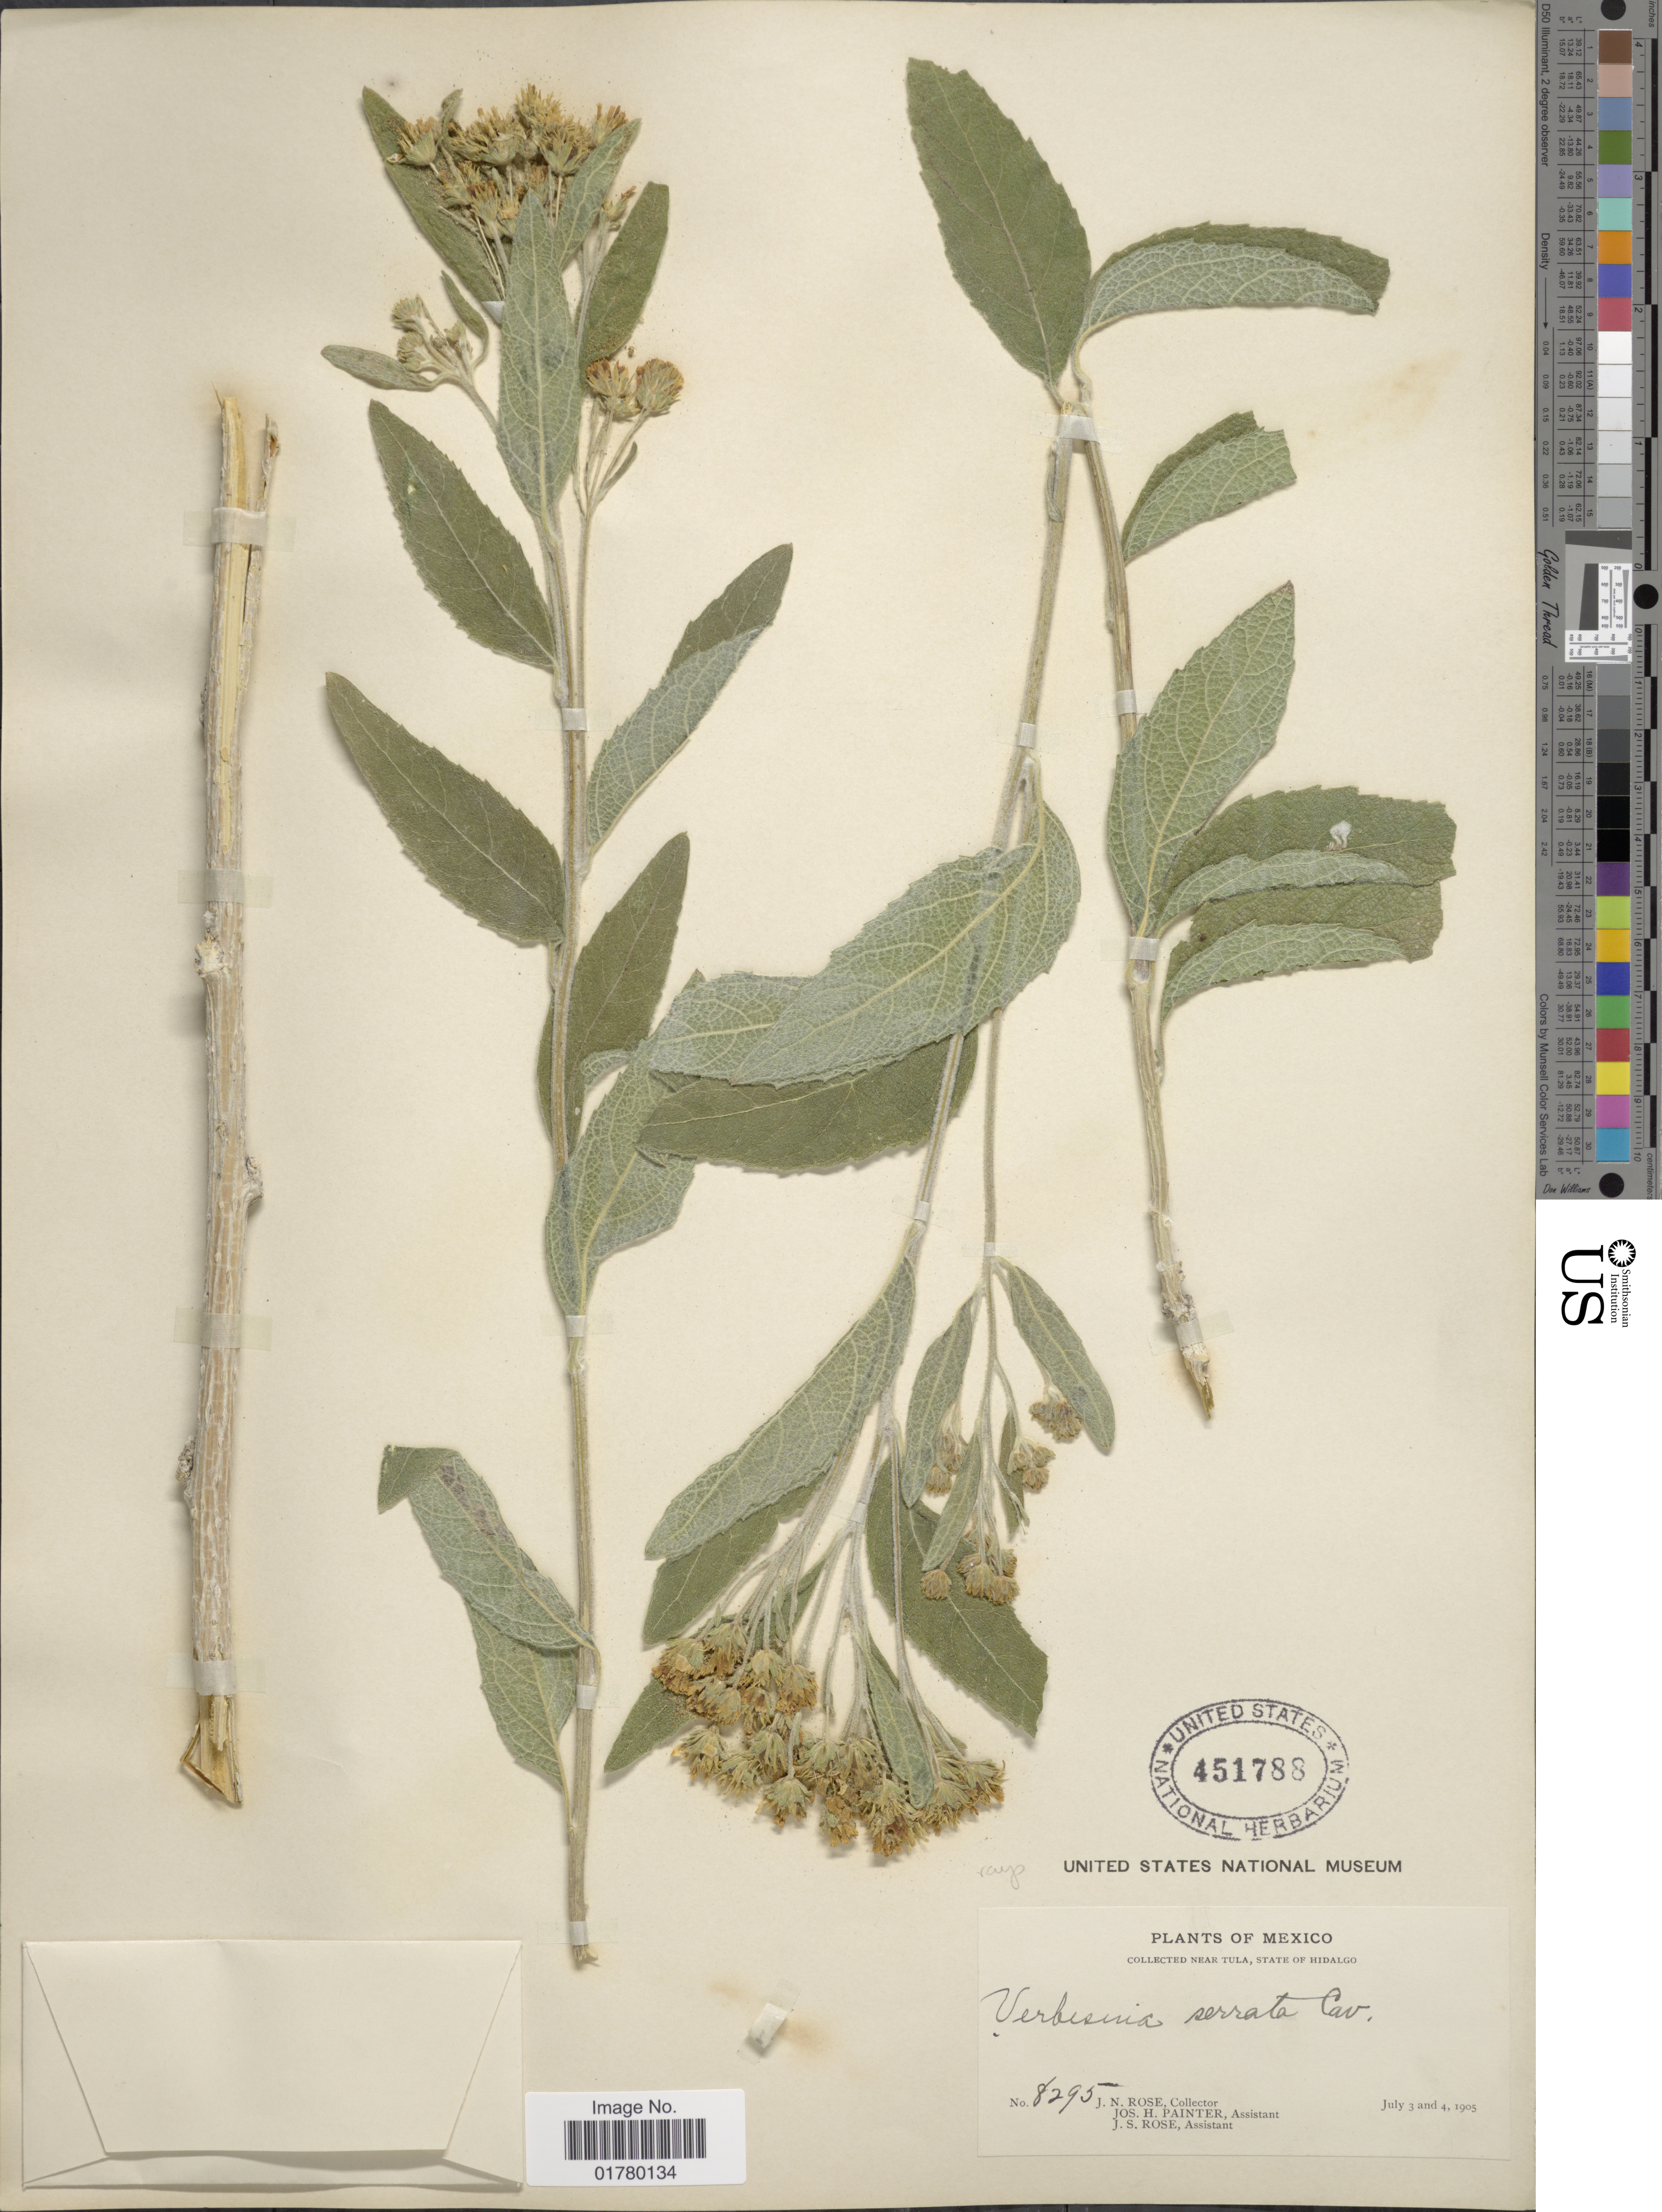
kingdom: Plantae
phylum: Tracheophyta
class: Magnoliopsida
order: Asterales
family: Asteraceae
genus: Verbesina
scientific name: Verbesina serrata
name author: Cav.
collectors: J. N. Rose, J. H. Painter & J. S. Rose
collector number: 8295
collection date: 1905-07-03/1905-07-04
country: Mexico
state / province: Hidalgo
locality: Near Tula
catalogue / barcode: US 451788